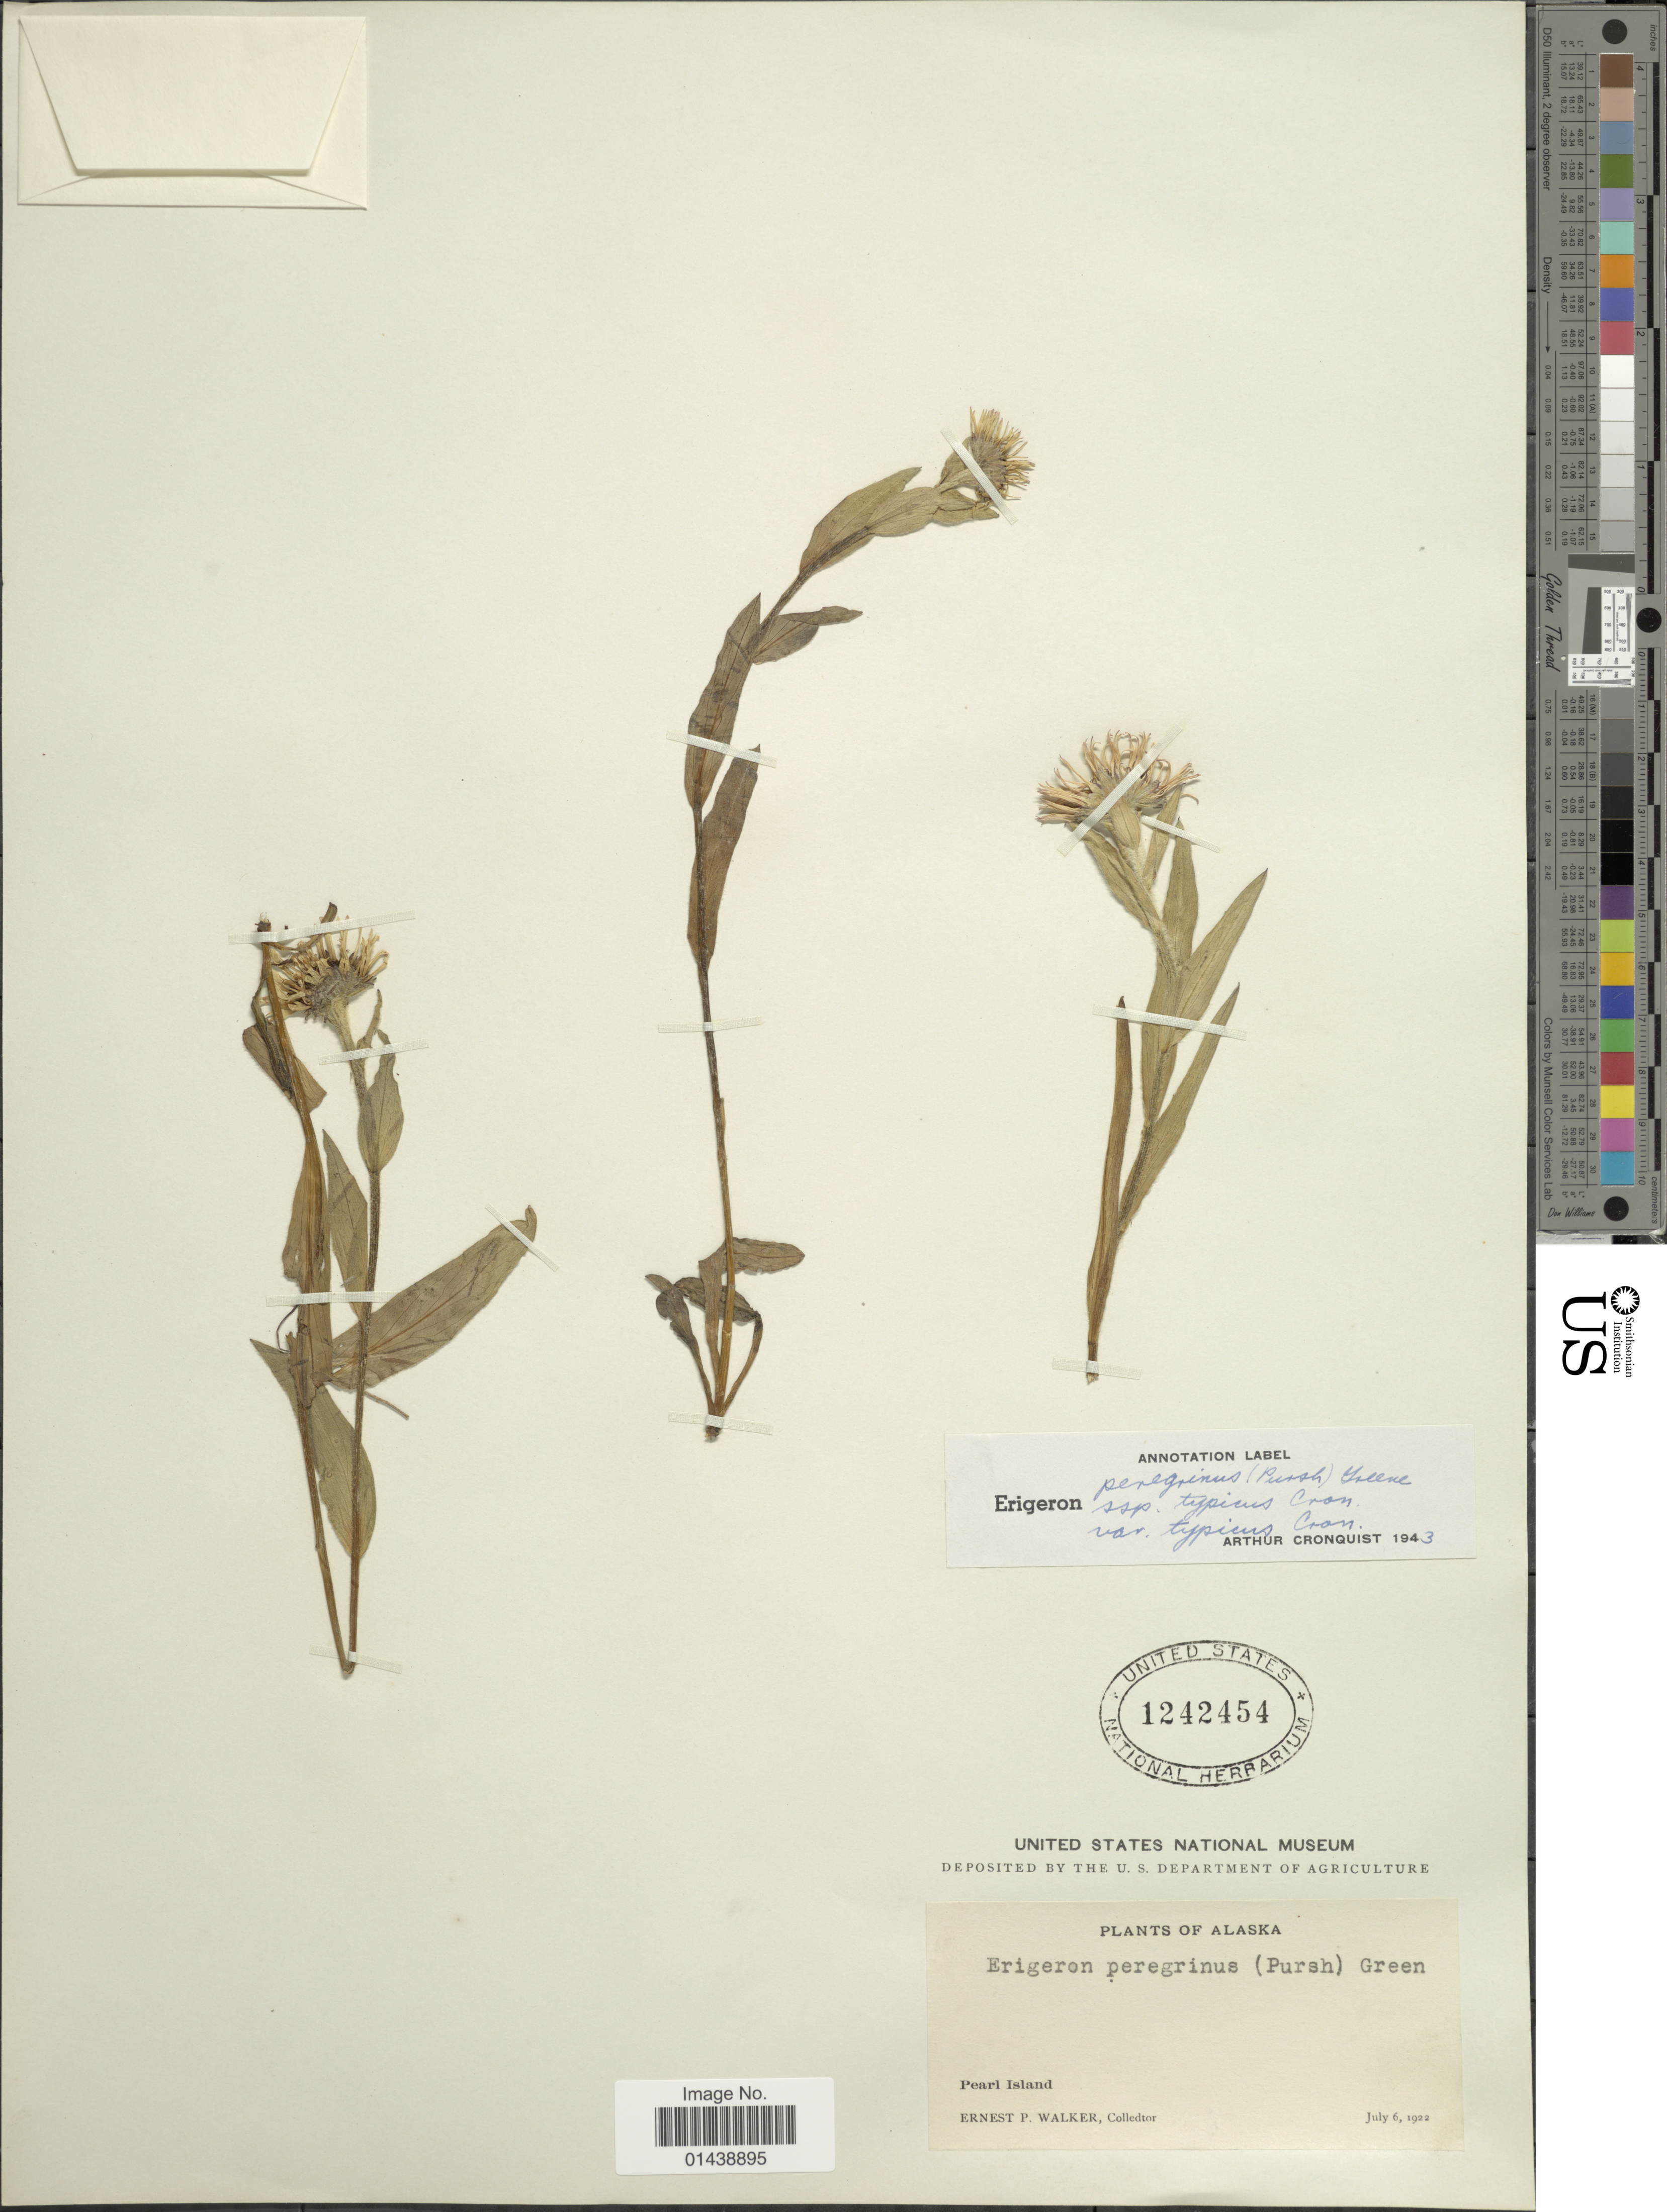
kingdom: Plantae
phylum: Tracheophyta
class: Magnoliopsida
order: Asterales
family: Asteraceae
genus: Erigeron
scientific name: Erigeron peregrinus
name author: (Banks ex Pursh) Greene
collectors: E. P. Walker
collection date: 1922-07-06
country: United States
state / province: Alaska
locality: Pearl Island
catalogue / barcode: US 1242454